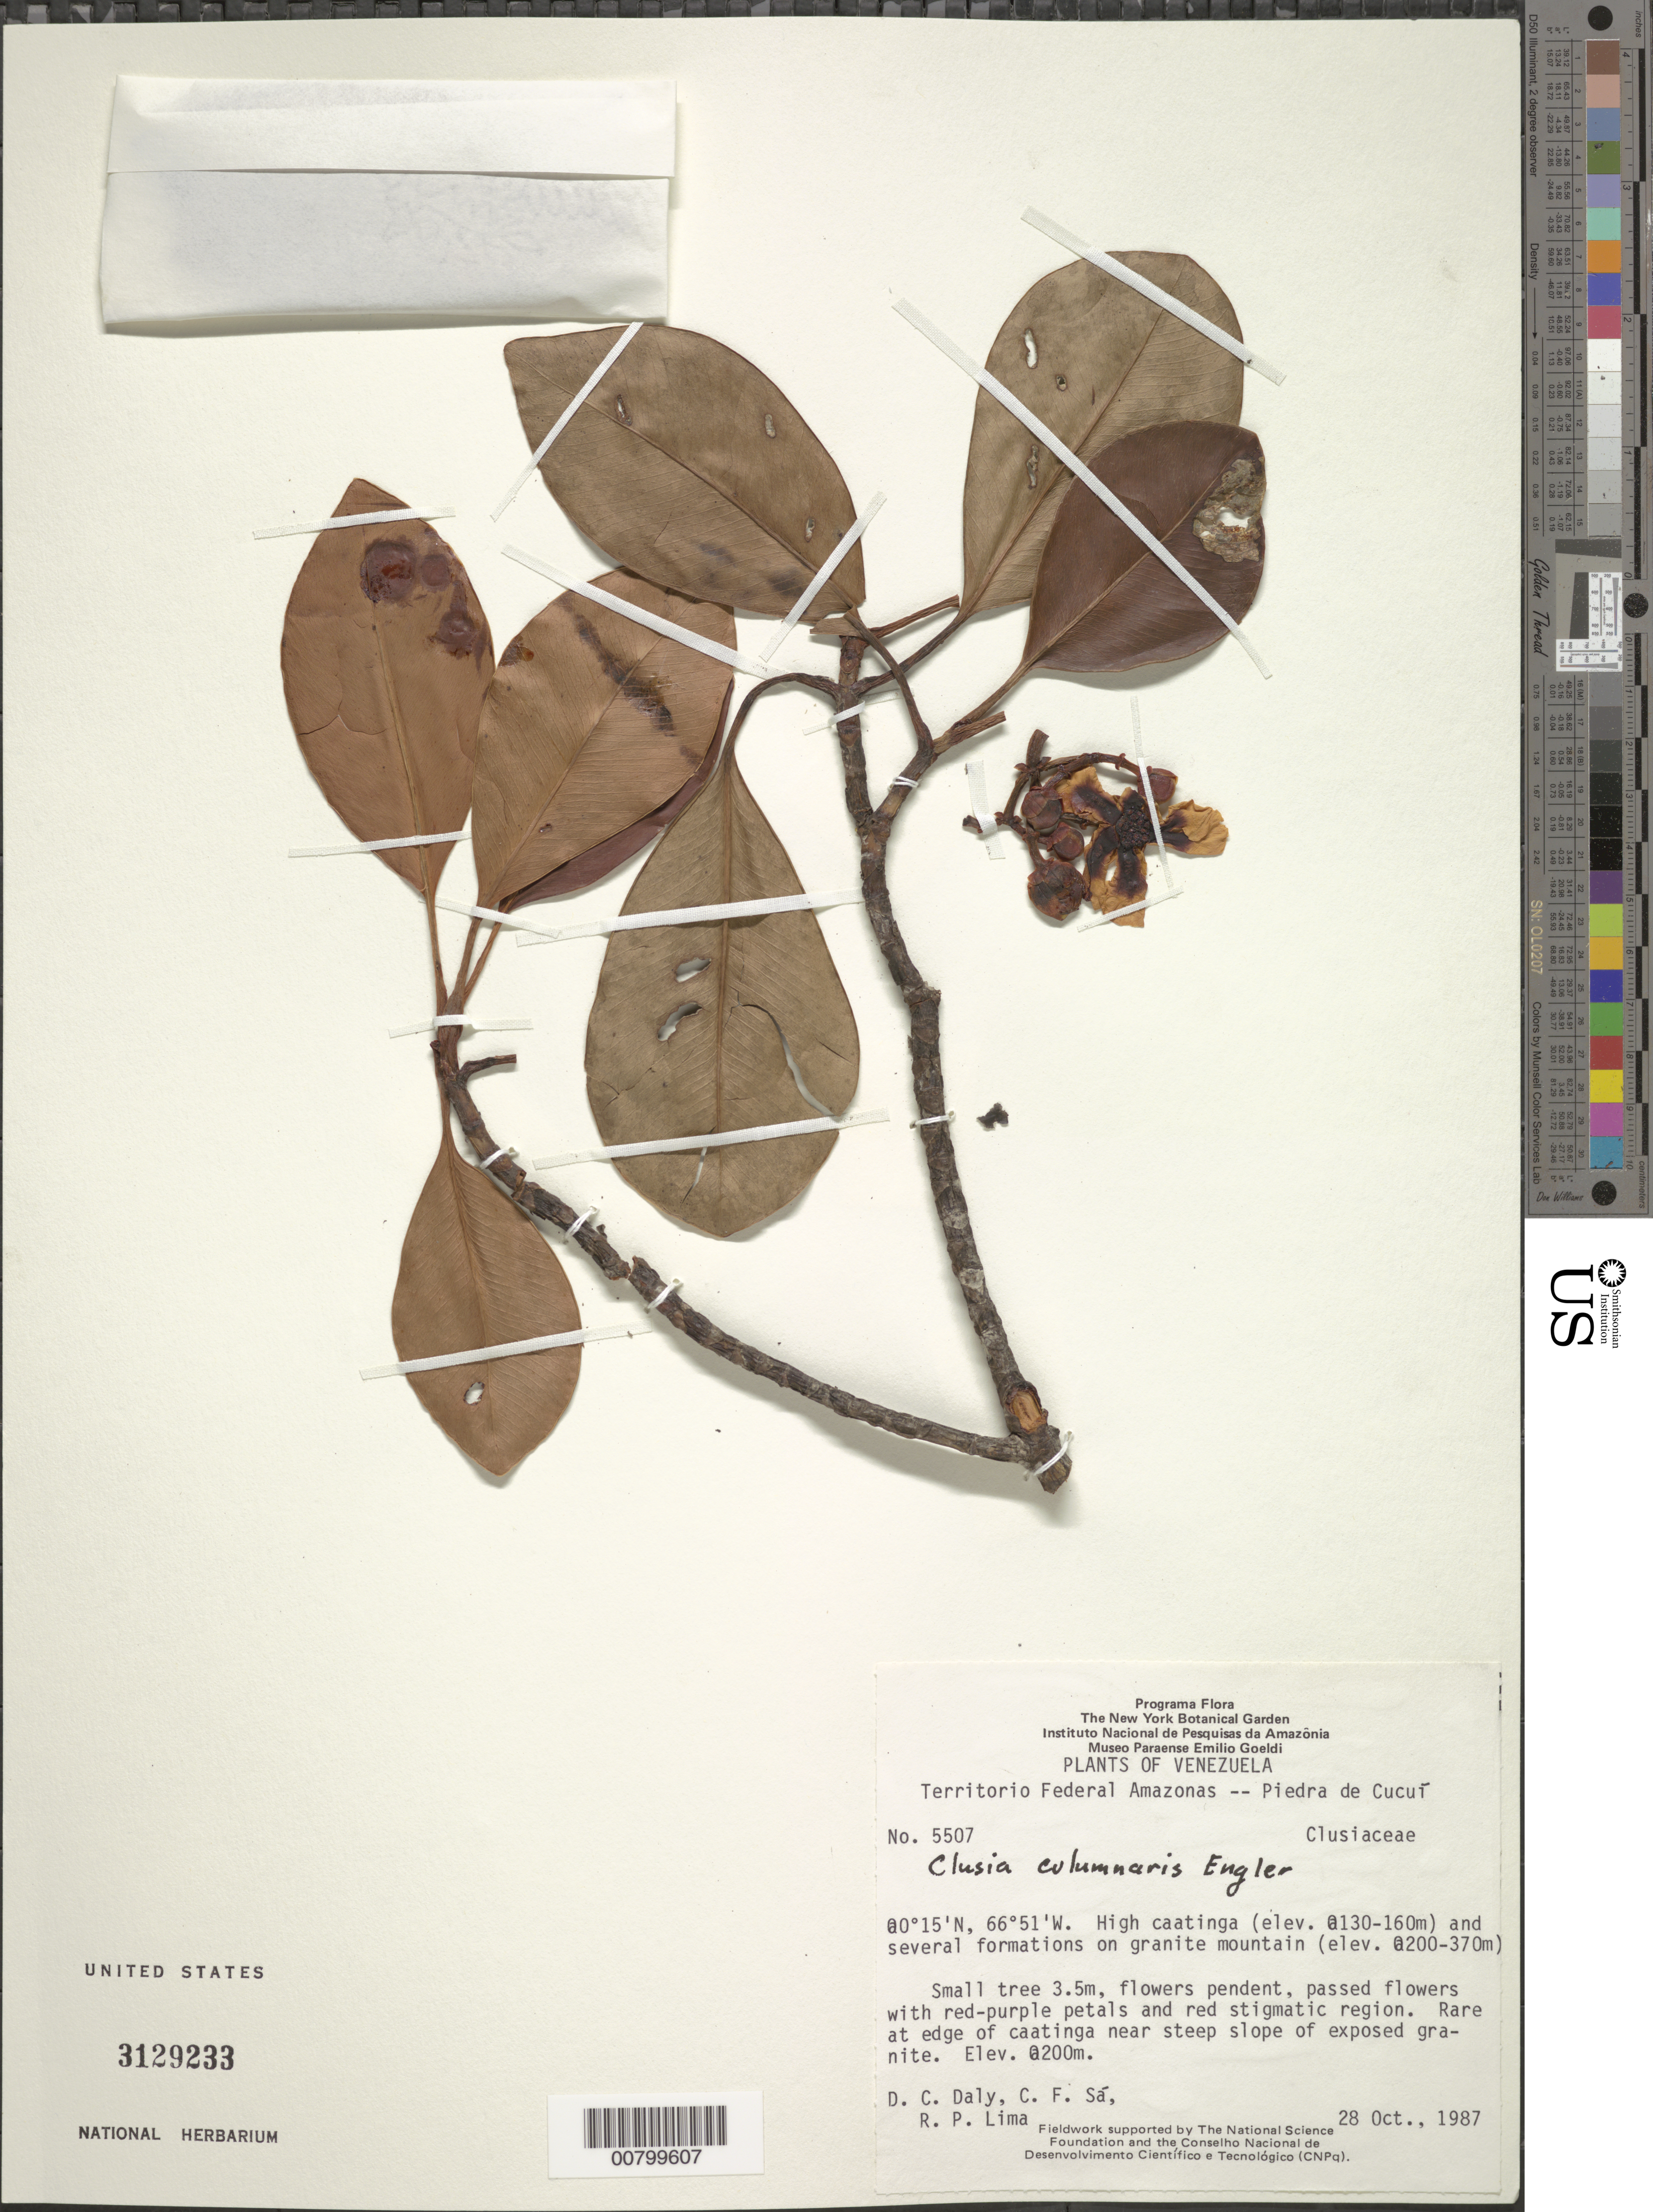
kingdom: Plantae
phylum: Tracheophyta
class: Magnoliopsida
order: Malpighiales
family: Clusiaceae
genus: Clusia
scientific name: Clusia columnaris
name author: Engl.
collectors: D. C. Daly, C. Sa & R. P. Lima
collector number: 5507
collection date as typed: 28-Oct-87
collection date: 1987-10-28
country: Venezuela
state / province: Amazonas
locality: Piedra de Cucuí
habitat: Edge of caatinga near steep slope of exposed granite. High caatinga and several formations on granite mountain, shallow soil on granite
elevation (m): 130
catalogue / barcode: US 3129233